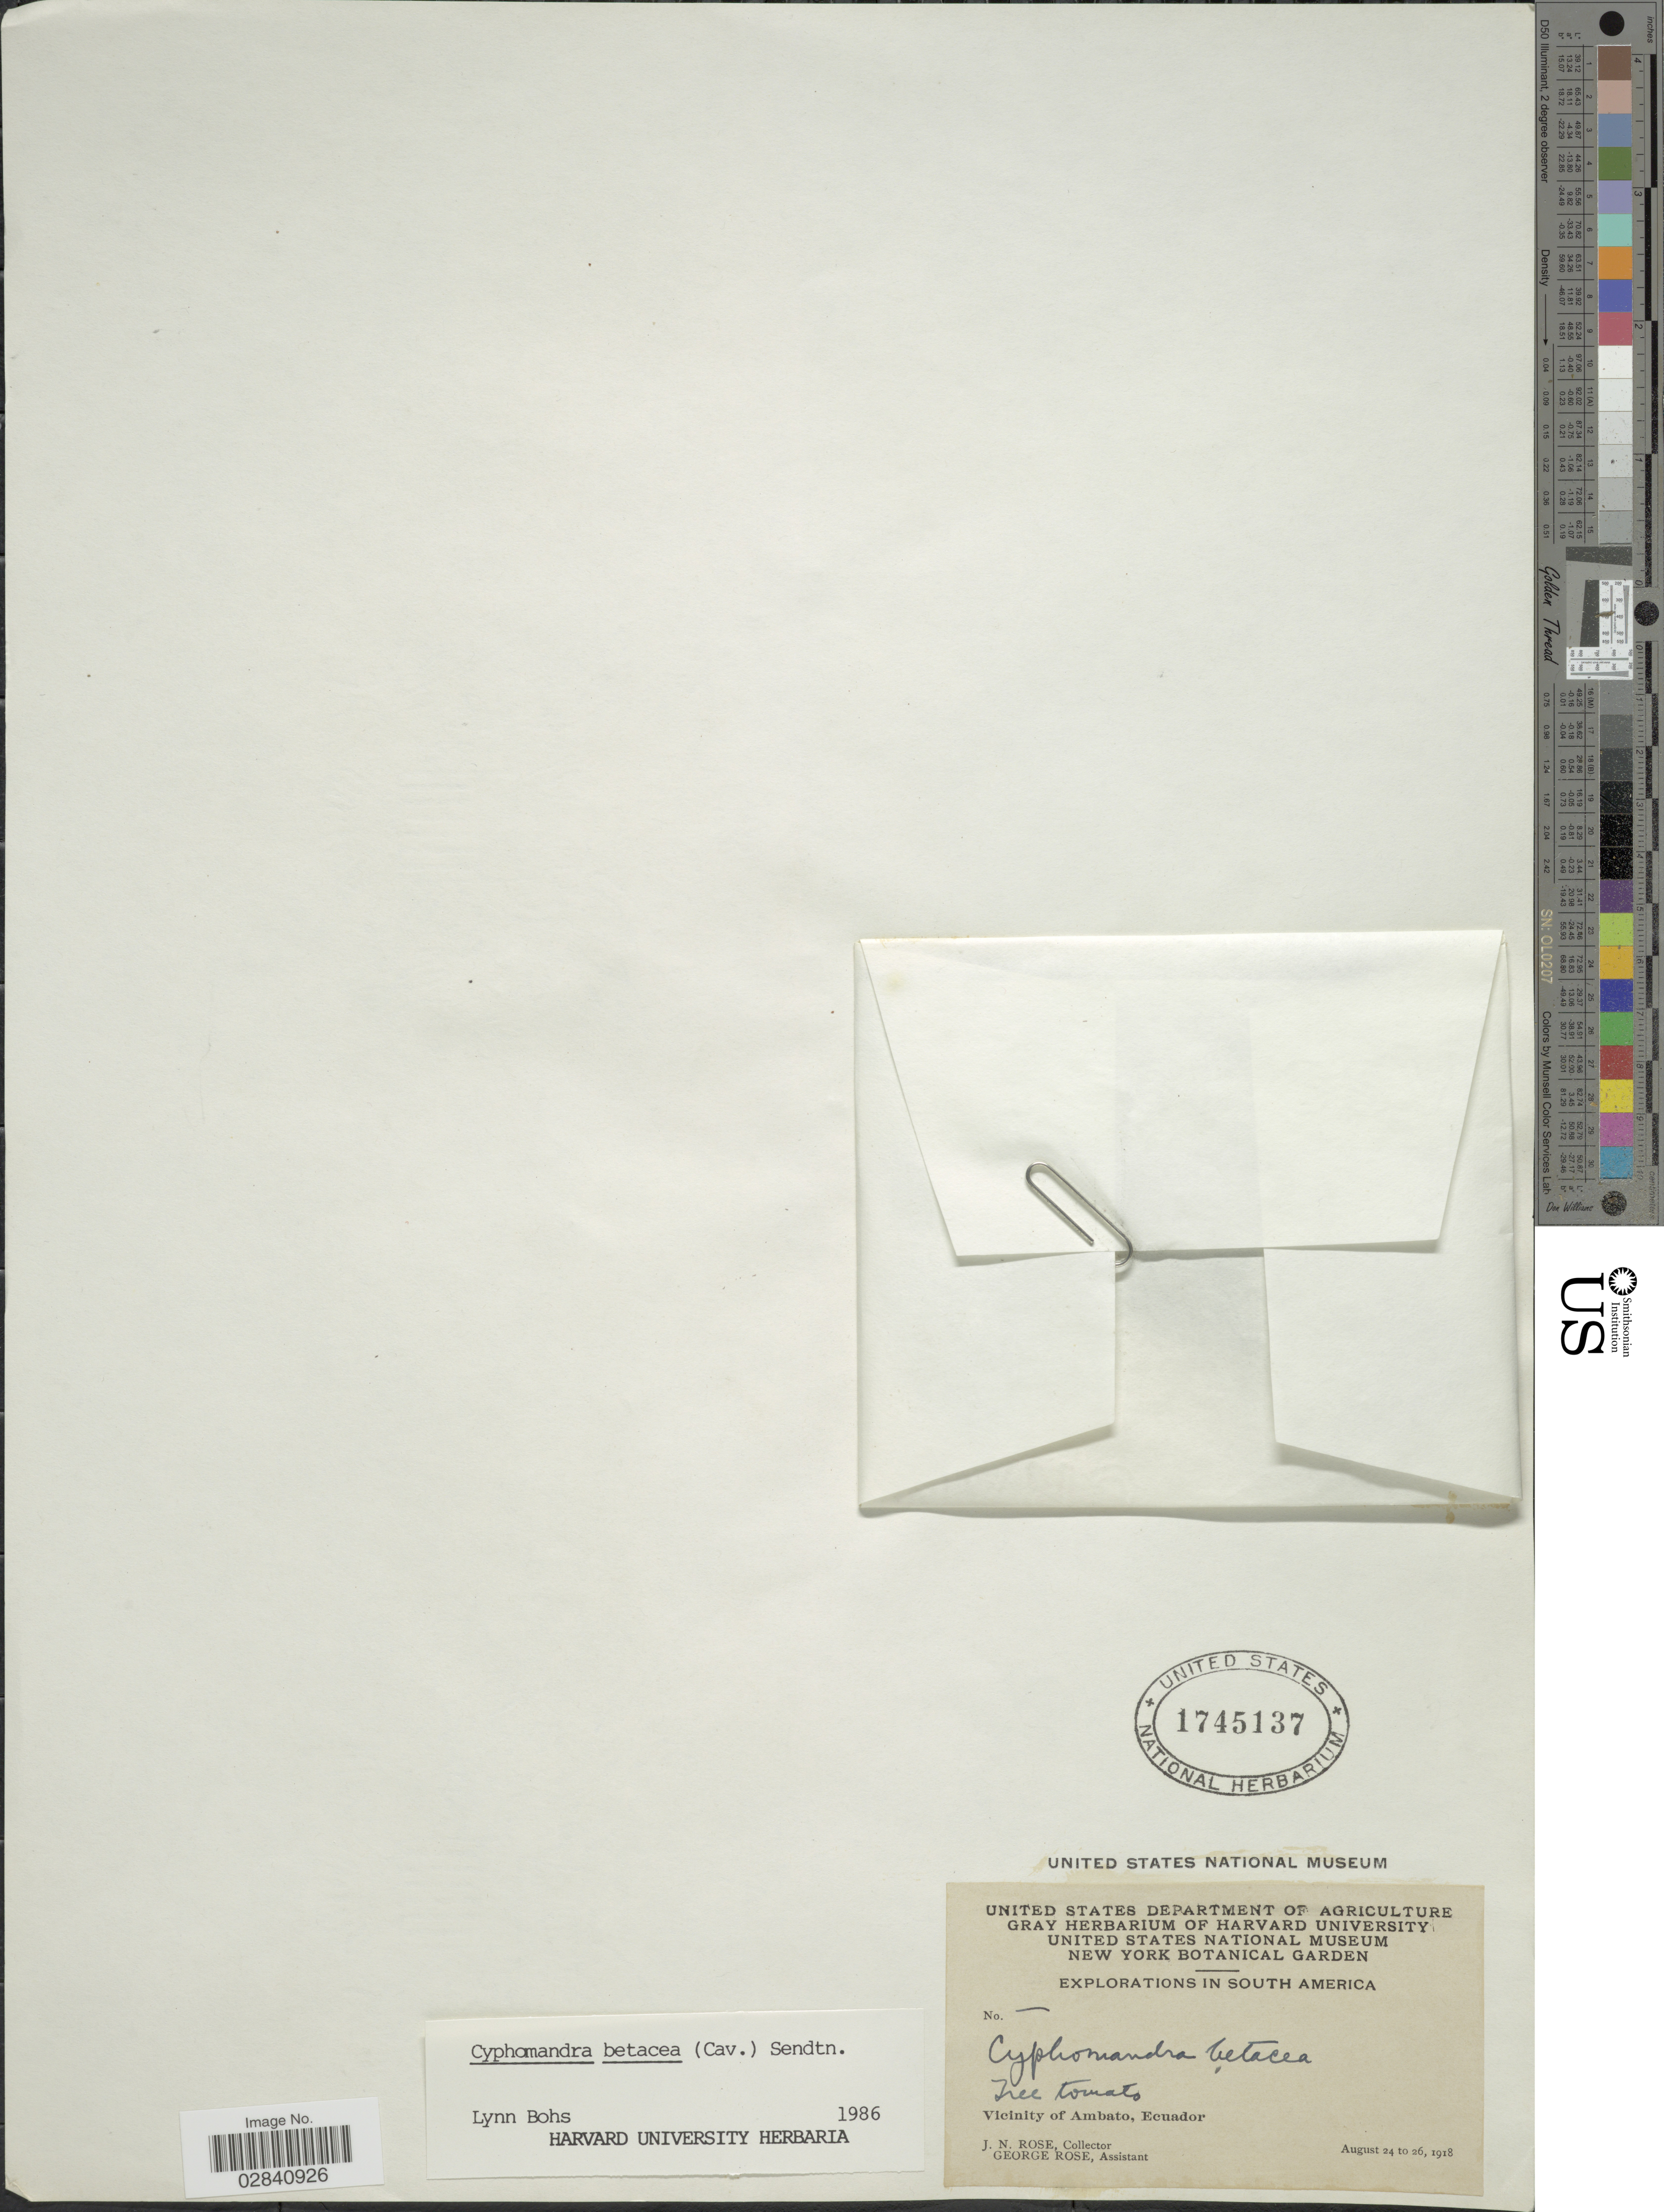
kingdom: Plantae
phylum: Tracheophyta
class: Magnoliopsida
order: Solanales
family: Solanaceae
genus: Cyphomandra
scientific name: Cyphomandra betacea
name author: (Cav.) Sendtn.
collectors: J. N. Rose & G. Rose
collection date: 1918-08-24/1918-08-26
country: Ecuador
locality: Vicinity of Ambato.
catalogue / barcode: US 1745137